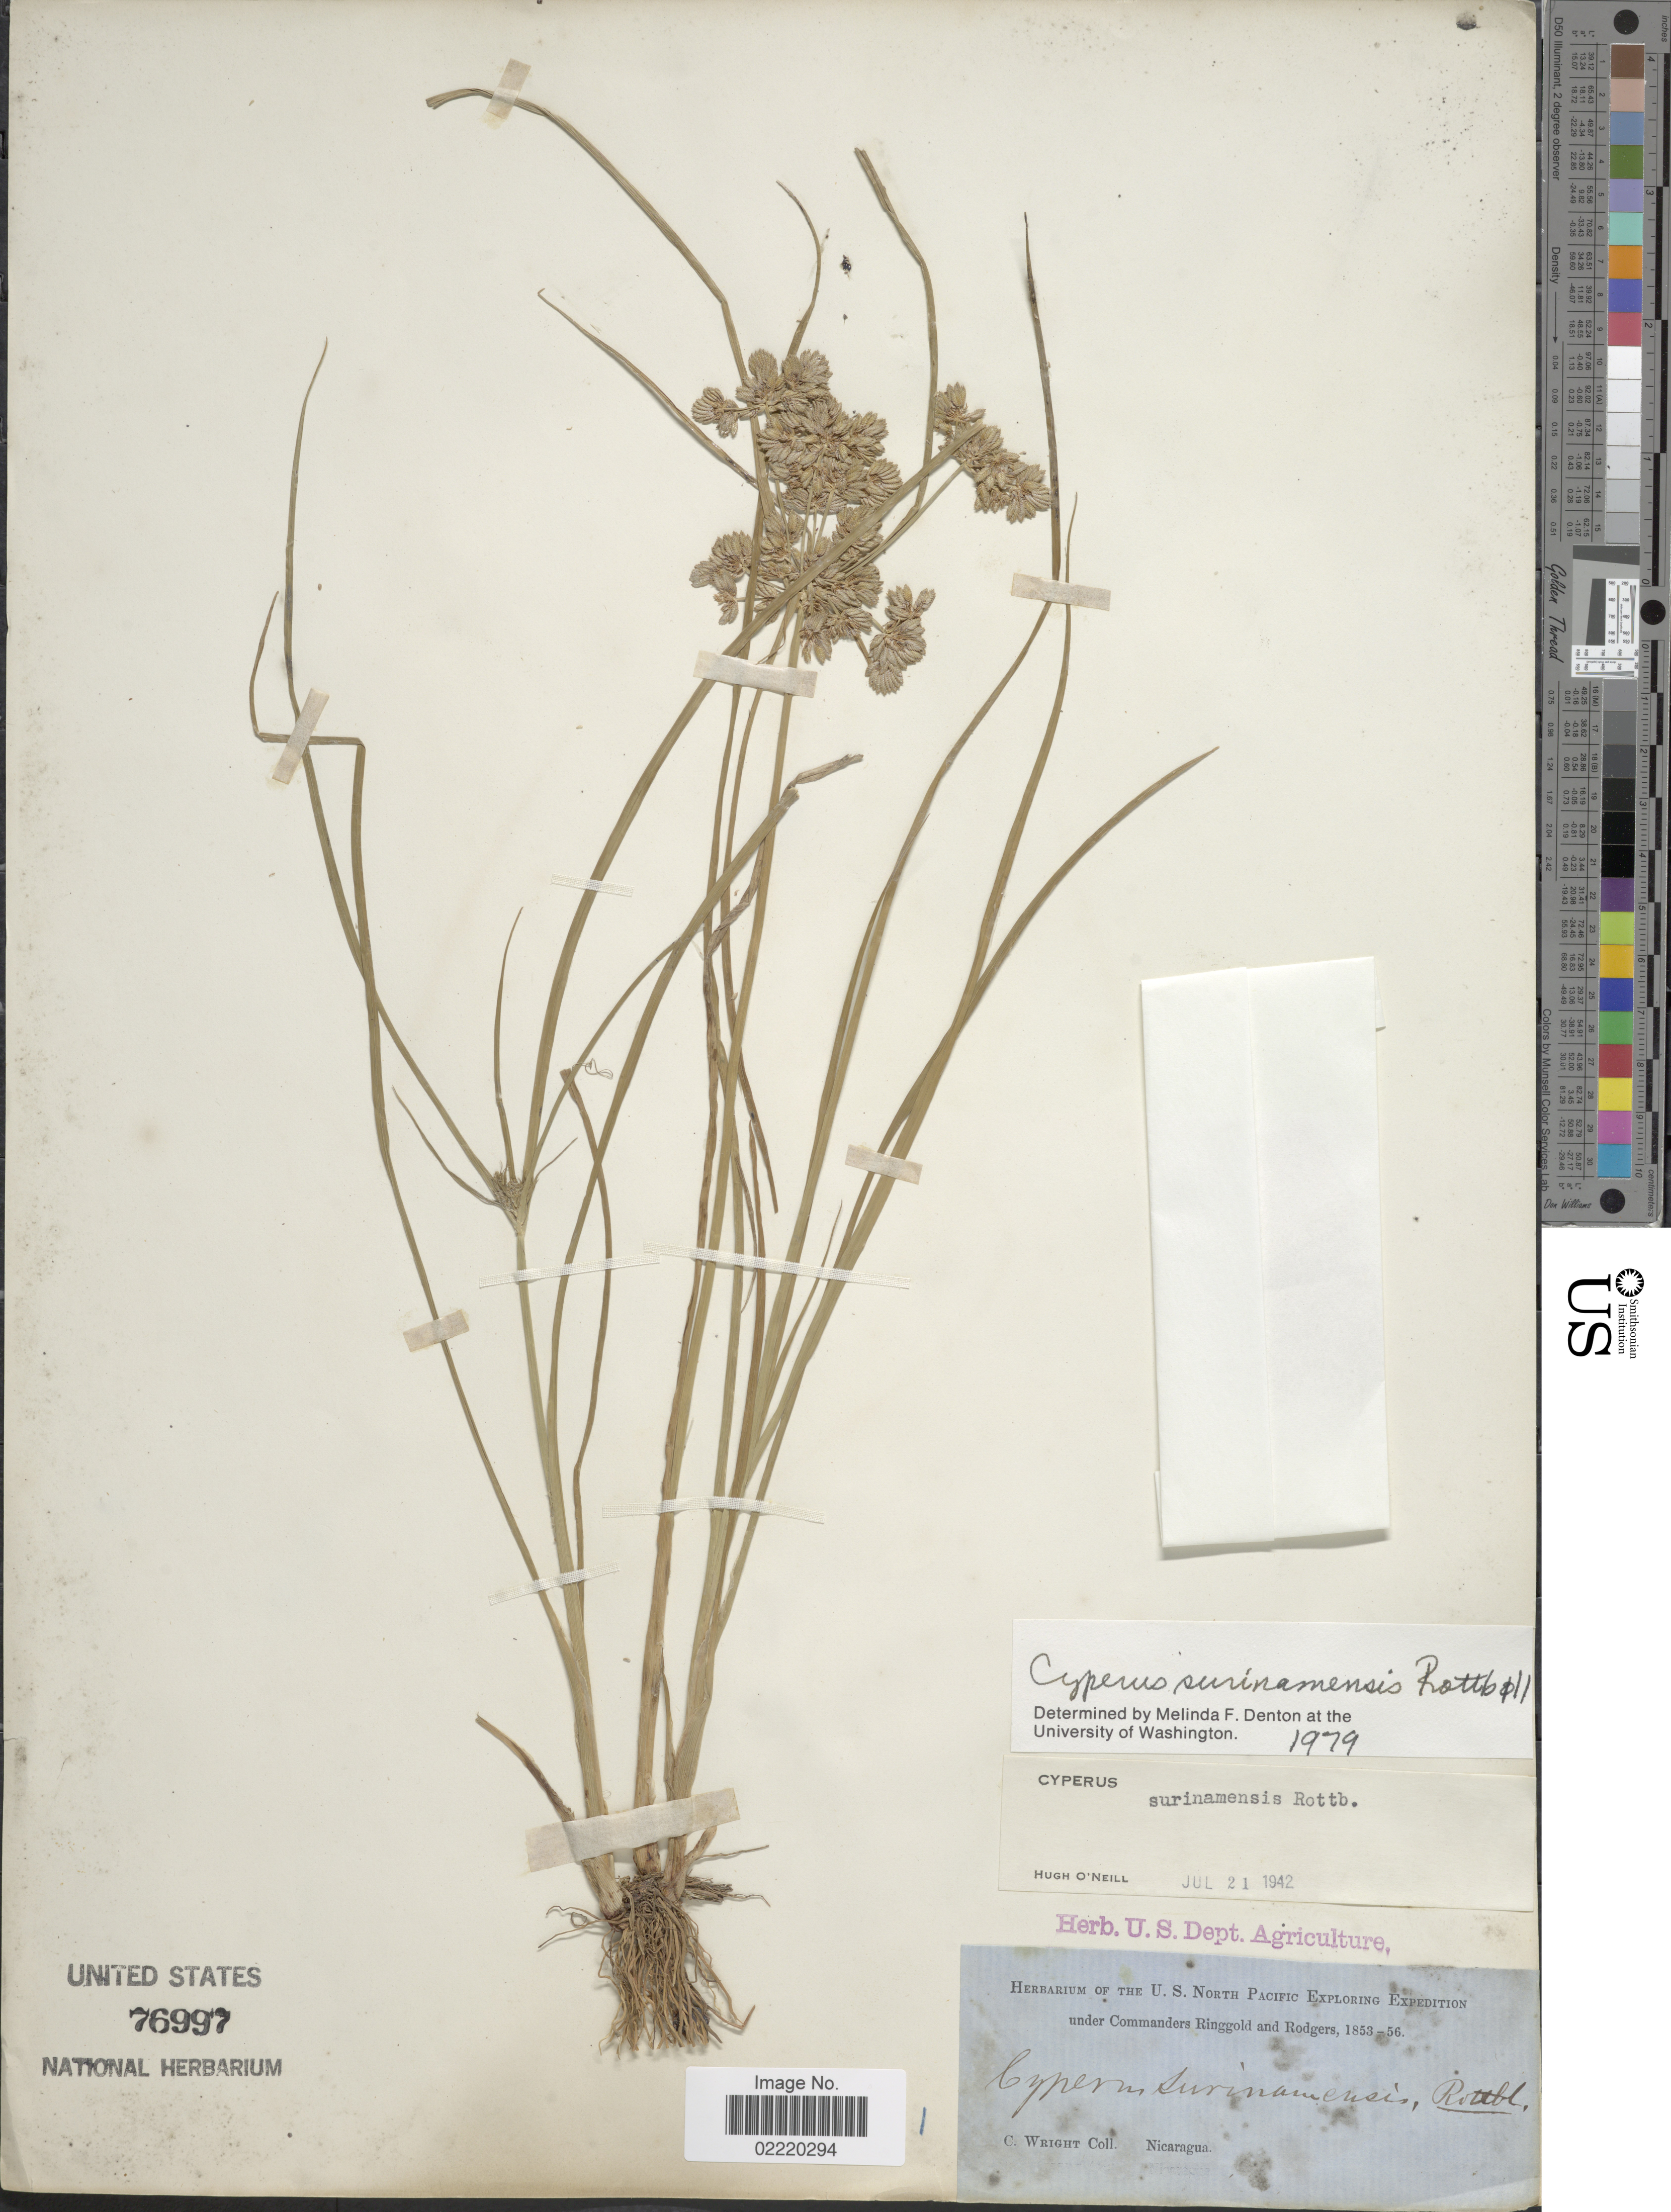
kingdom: Plantae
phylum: Tracheophyta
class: Liliopsida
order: Poales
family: Cyperaceae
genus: Cyperus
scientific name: Cyperus surinamensis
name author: Rottb.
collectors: C. Wright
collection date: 1853/1856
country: Nicaragua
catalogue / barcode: US 76997